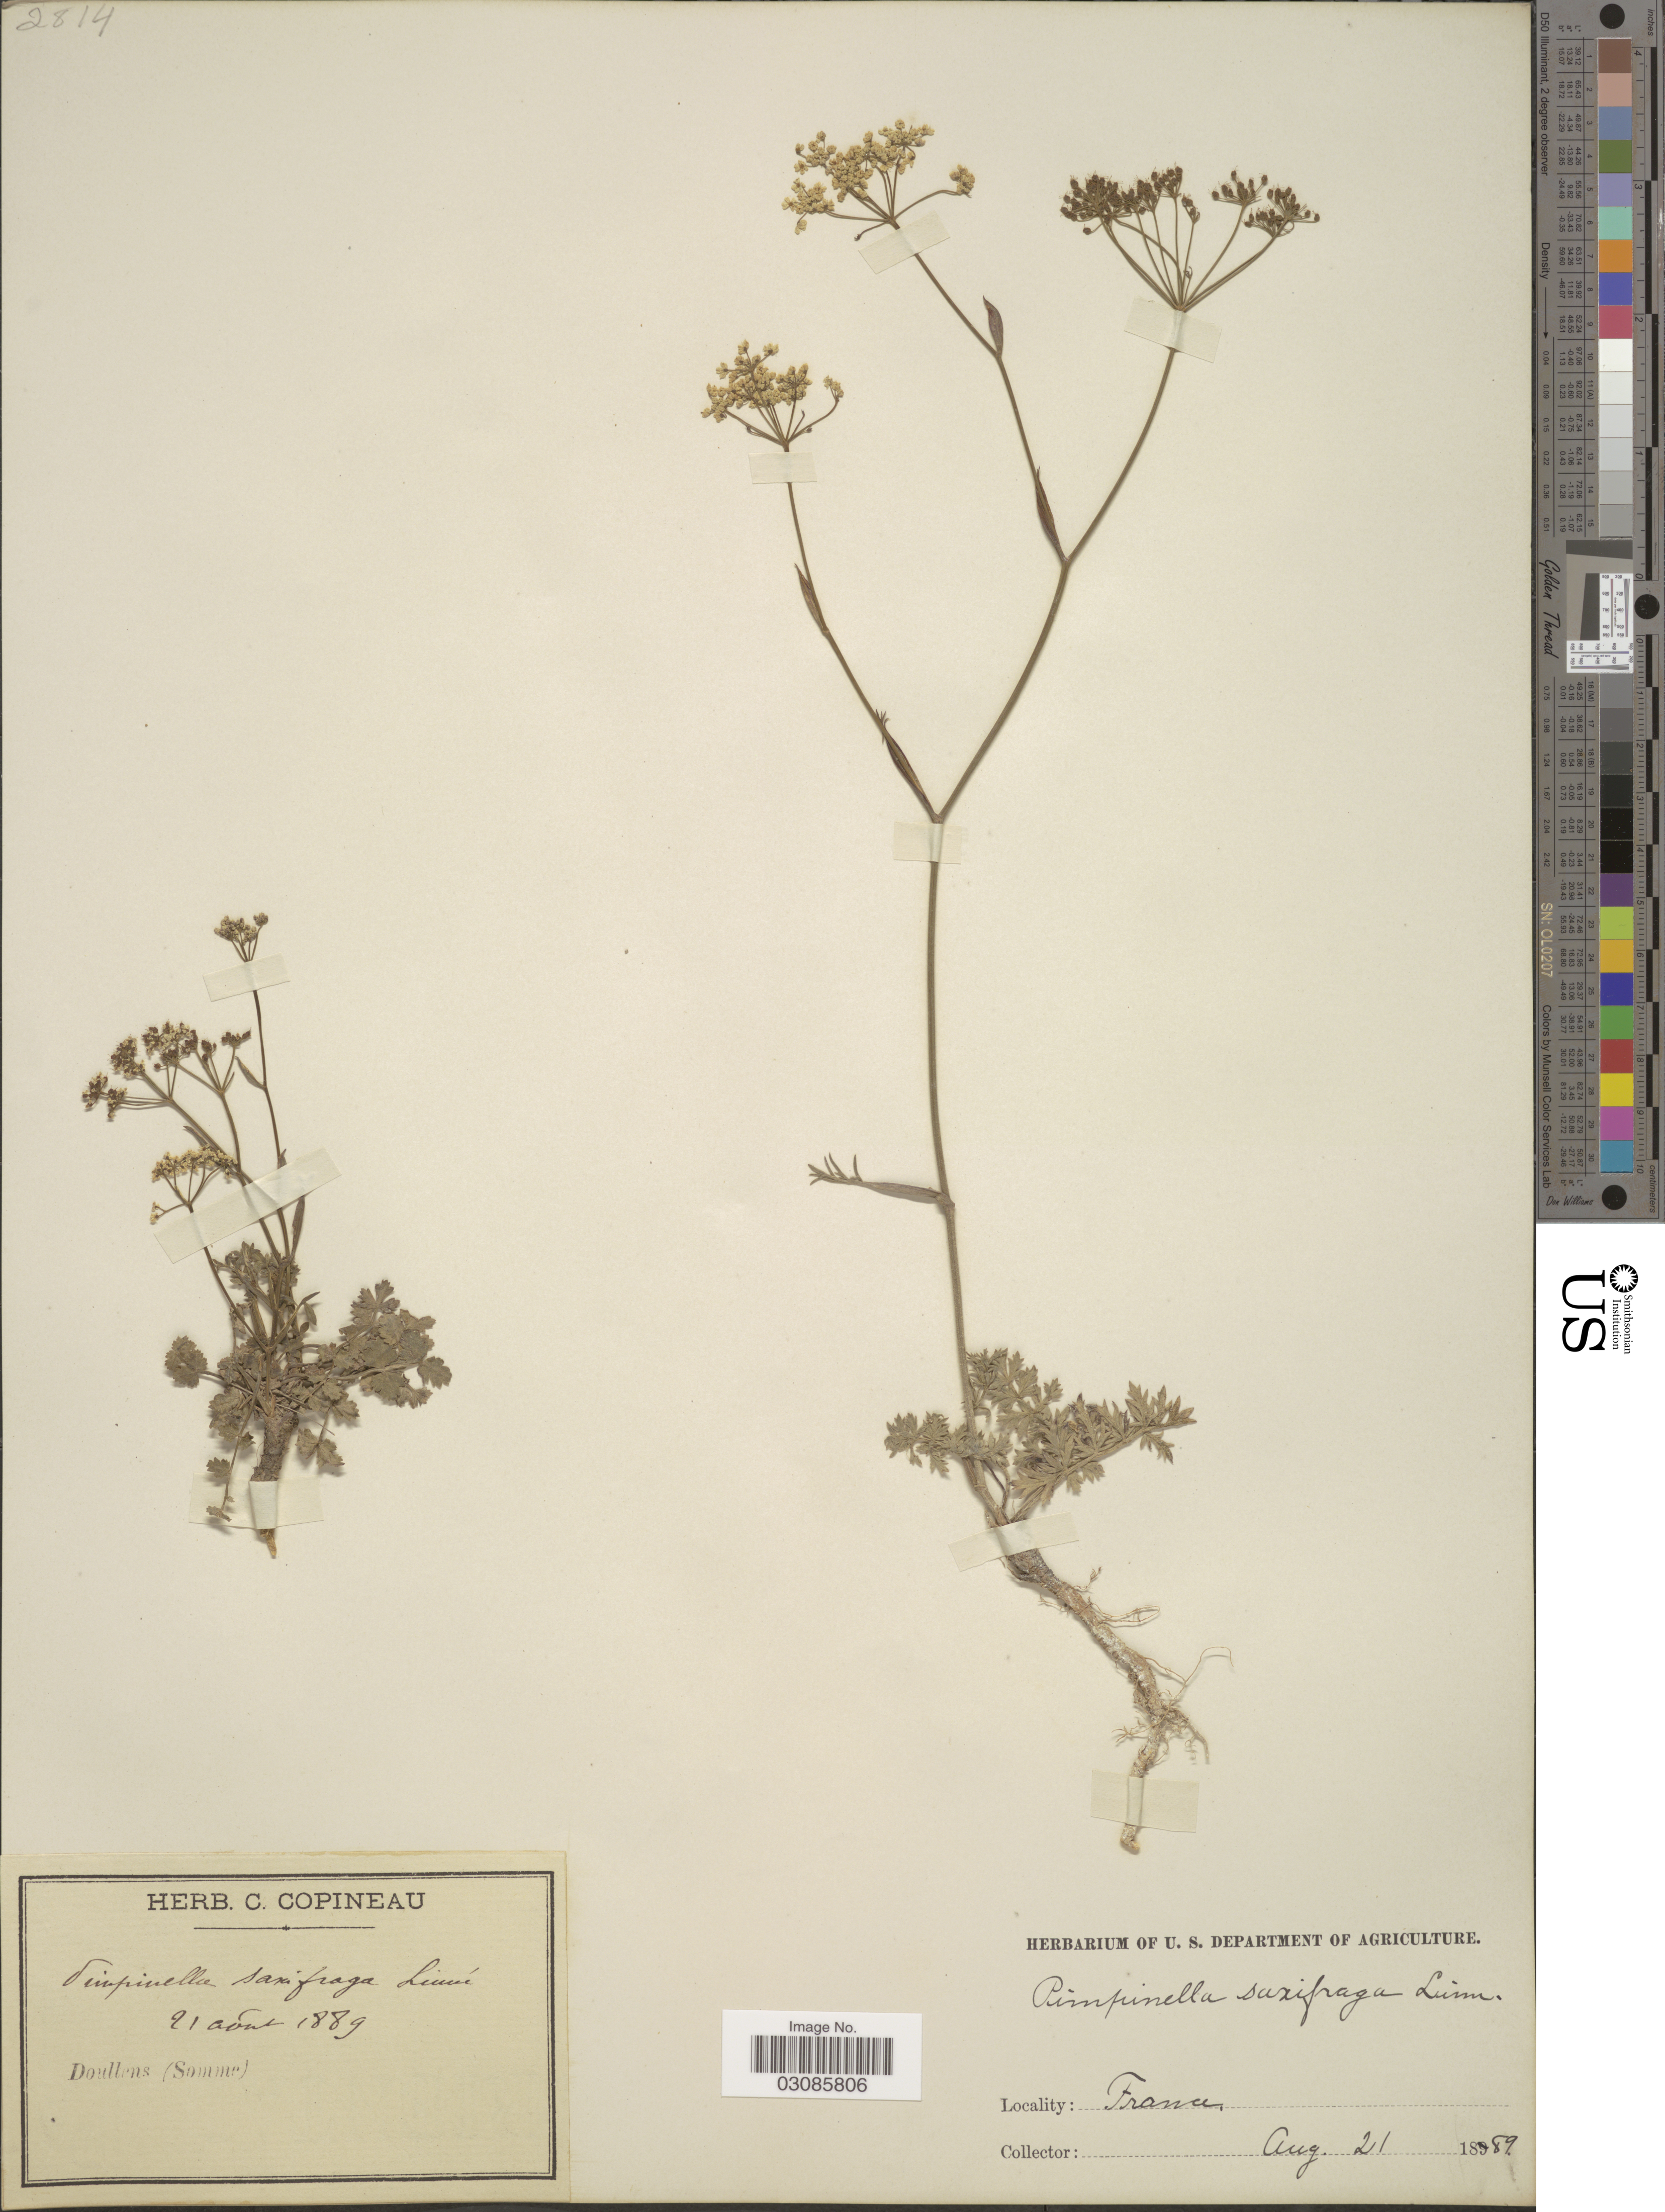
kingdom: Plantae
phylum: Tracheophyta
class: Magnoliopsida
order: Apiales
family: Apiaceae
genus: Pimpinella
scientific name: Pimpinella saxifraga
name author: L.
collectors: ex herb. C. Copineau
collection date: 1889-08-21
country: France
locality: Doullens (Somme).